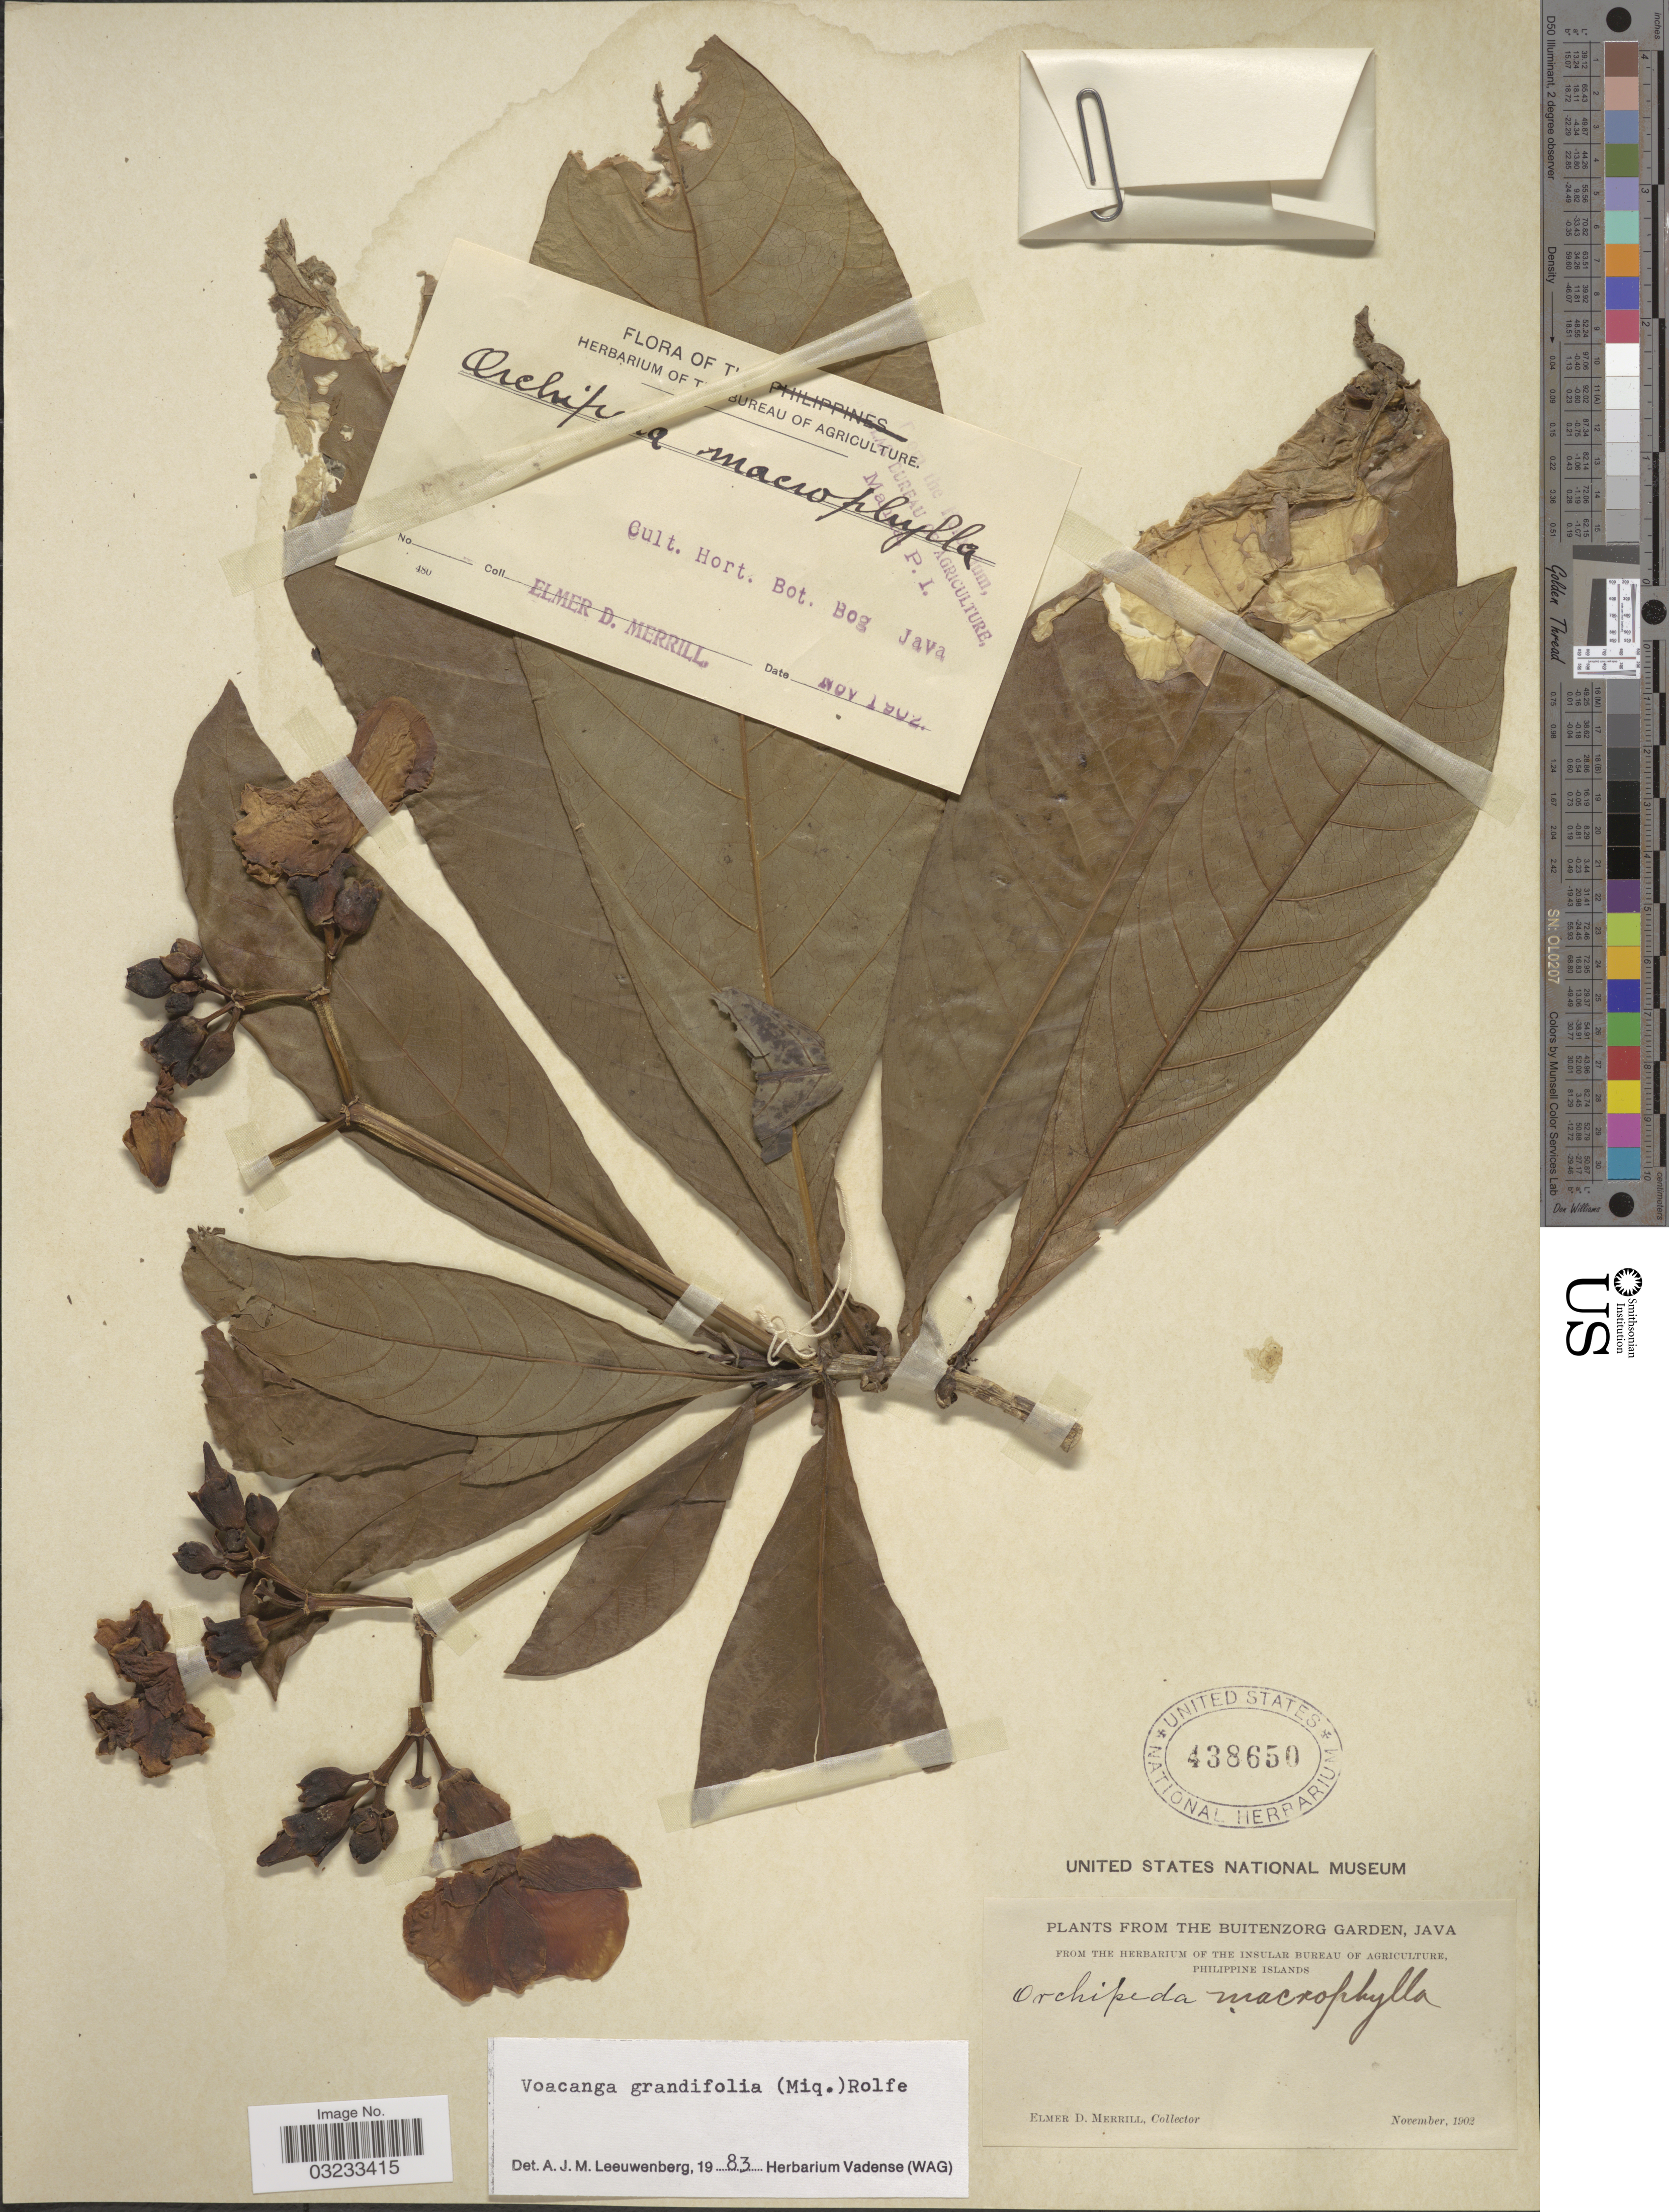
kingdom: Plantae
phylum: Tracheophyta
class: Magnoliopsida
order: Gentianales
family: Apocynaceae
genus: Voacanga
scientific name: Voacanga grandifolia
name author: (Miq.) Rolfe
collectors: E. D. Merrill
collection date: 1902-11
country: Indonesia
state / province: Java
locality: The Buitenzorg Garden. Cult. Hort. Bot. Bog Java.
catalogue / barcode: US 438650